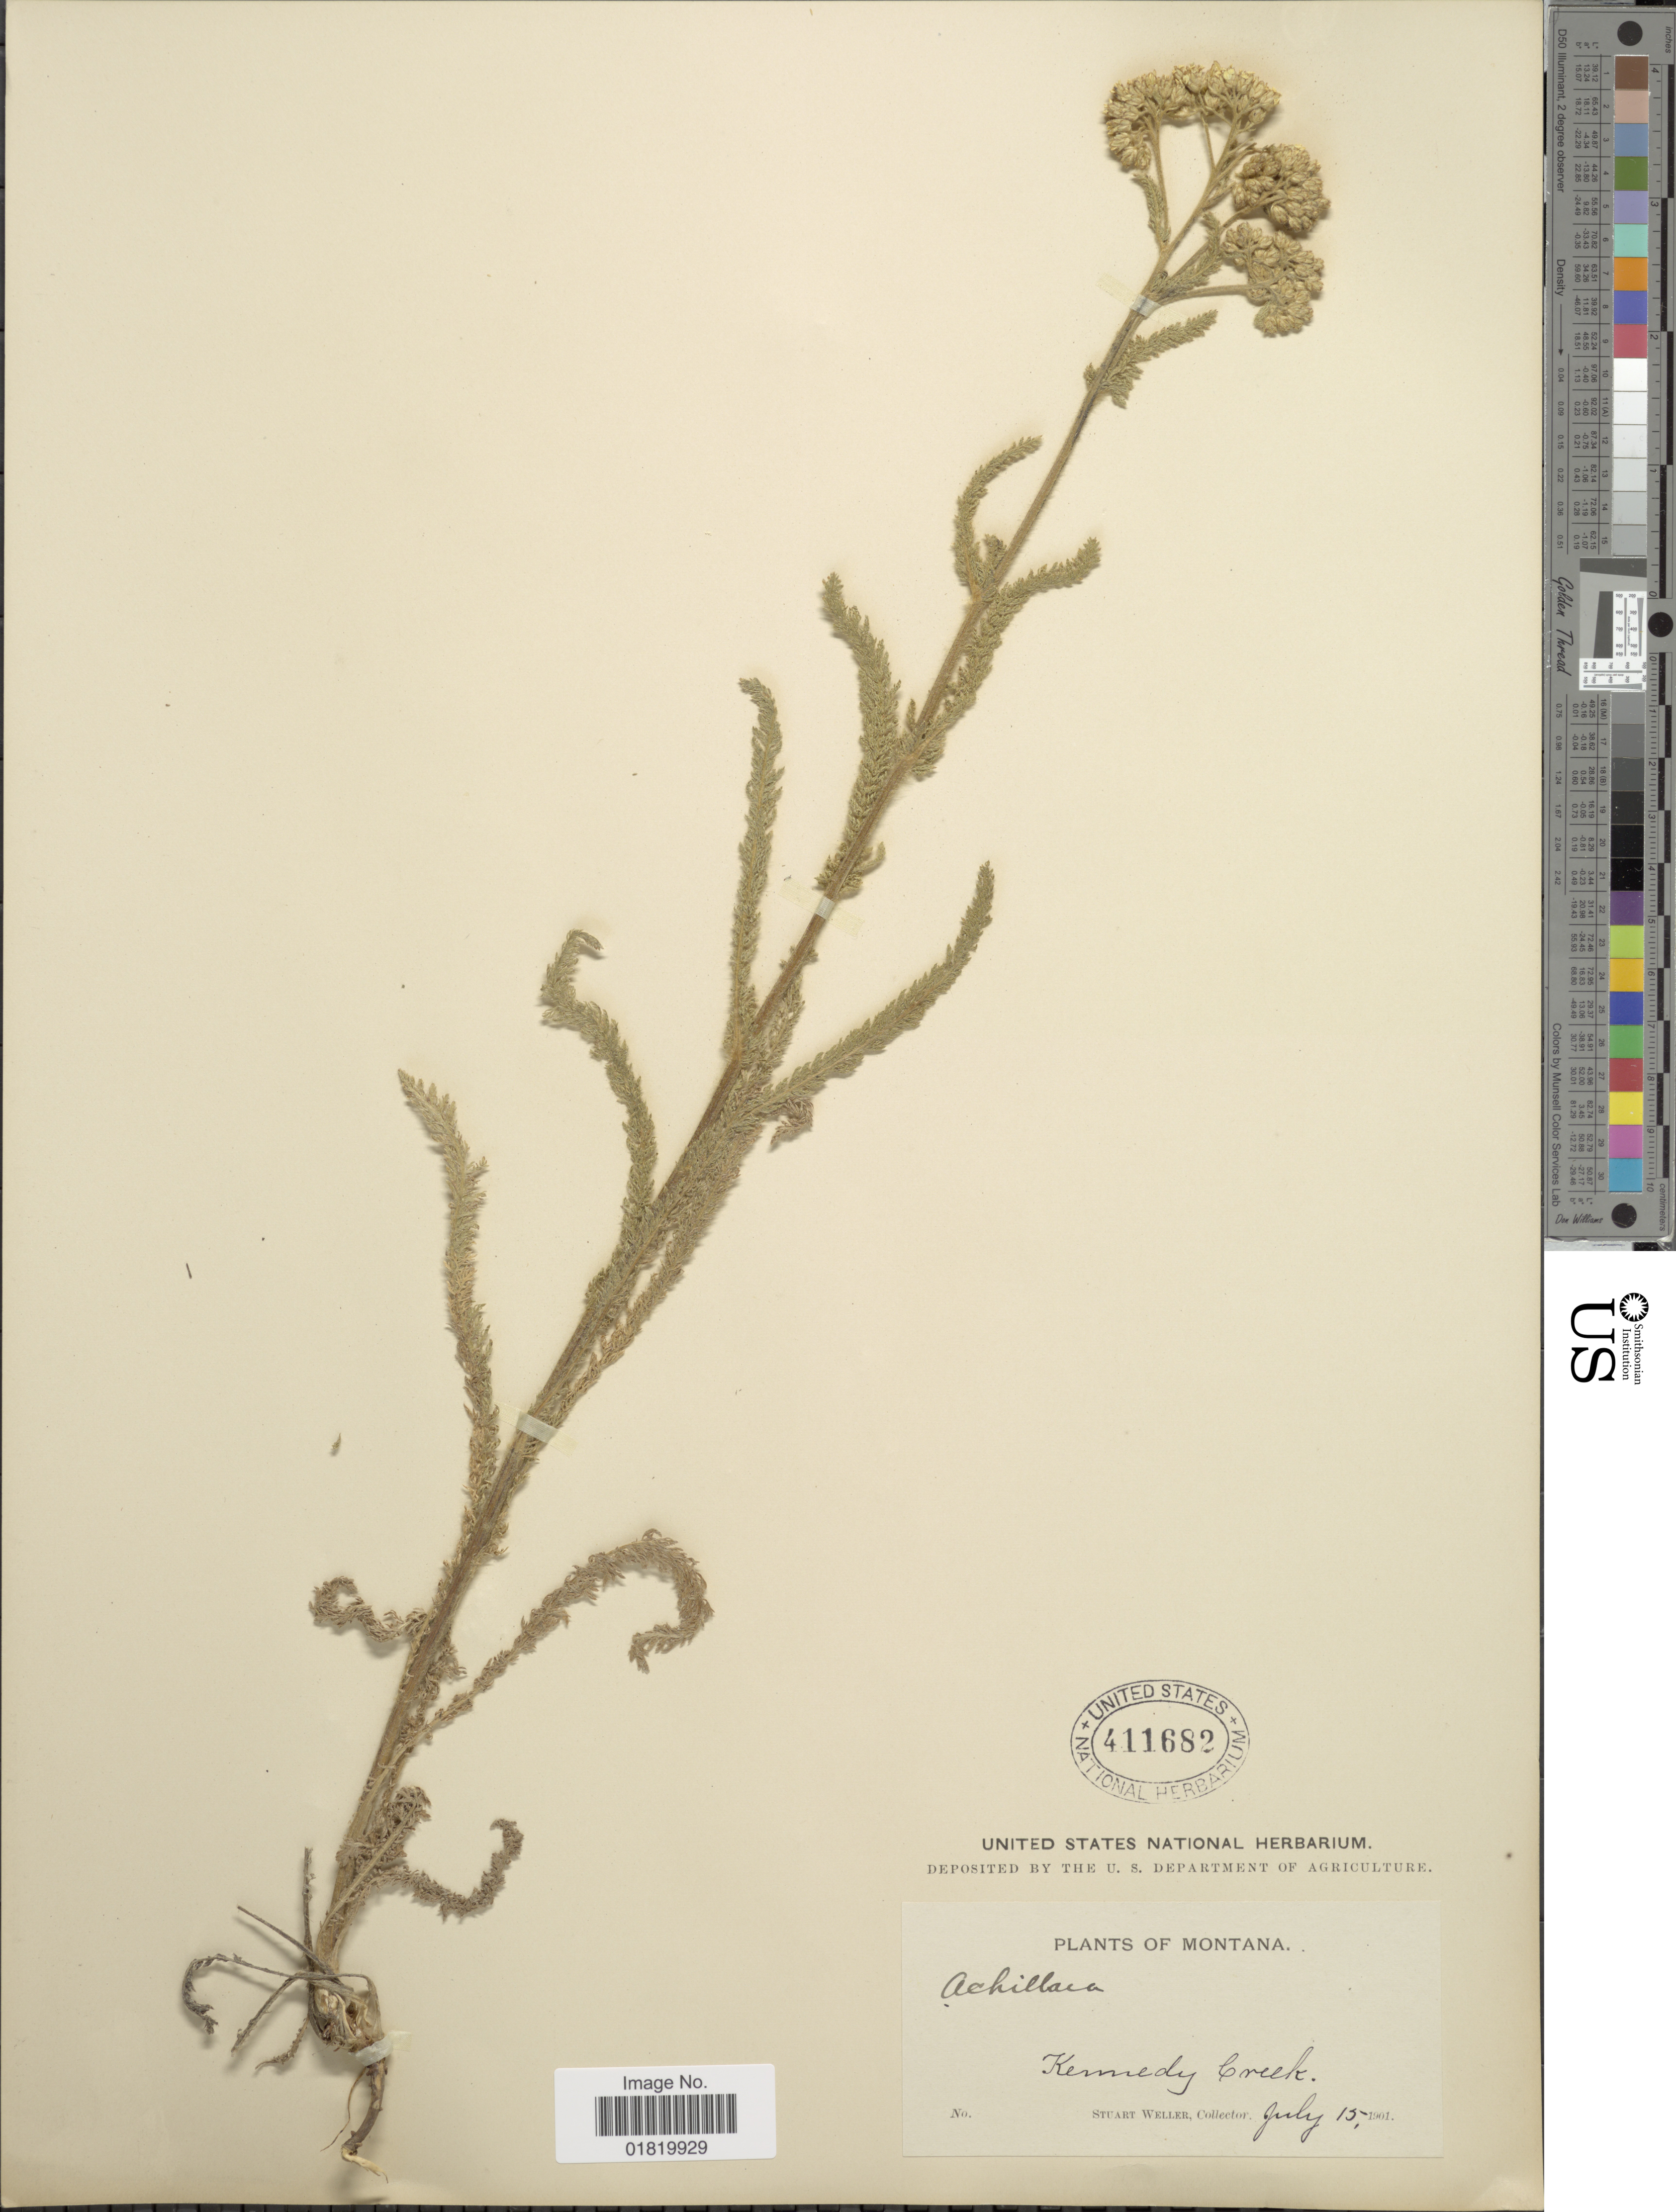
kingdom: Plantae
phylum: Tracheophyta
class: Magnoliopsida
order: Asterales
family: Asteraceae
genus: Achillea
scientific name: Achillea lanulosa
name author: Nutt.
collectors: S. Weller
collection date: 1901-07-15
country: United States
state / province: Montana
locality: Kennedy Creek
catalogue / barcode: US 411682